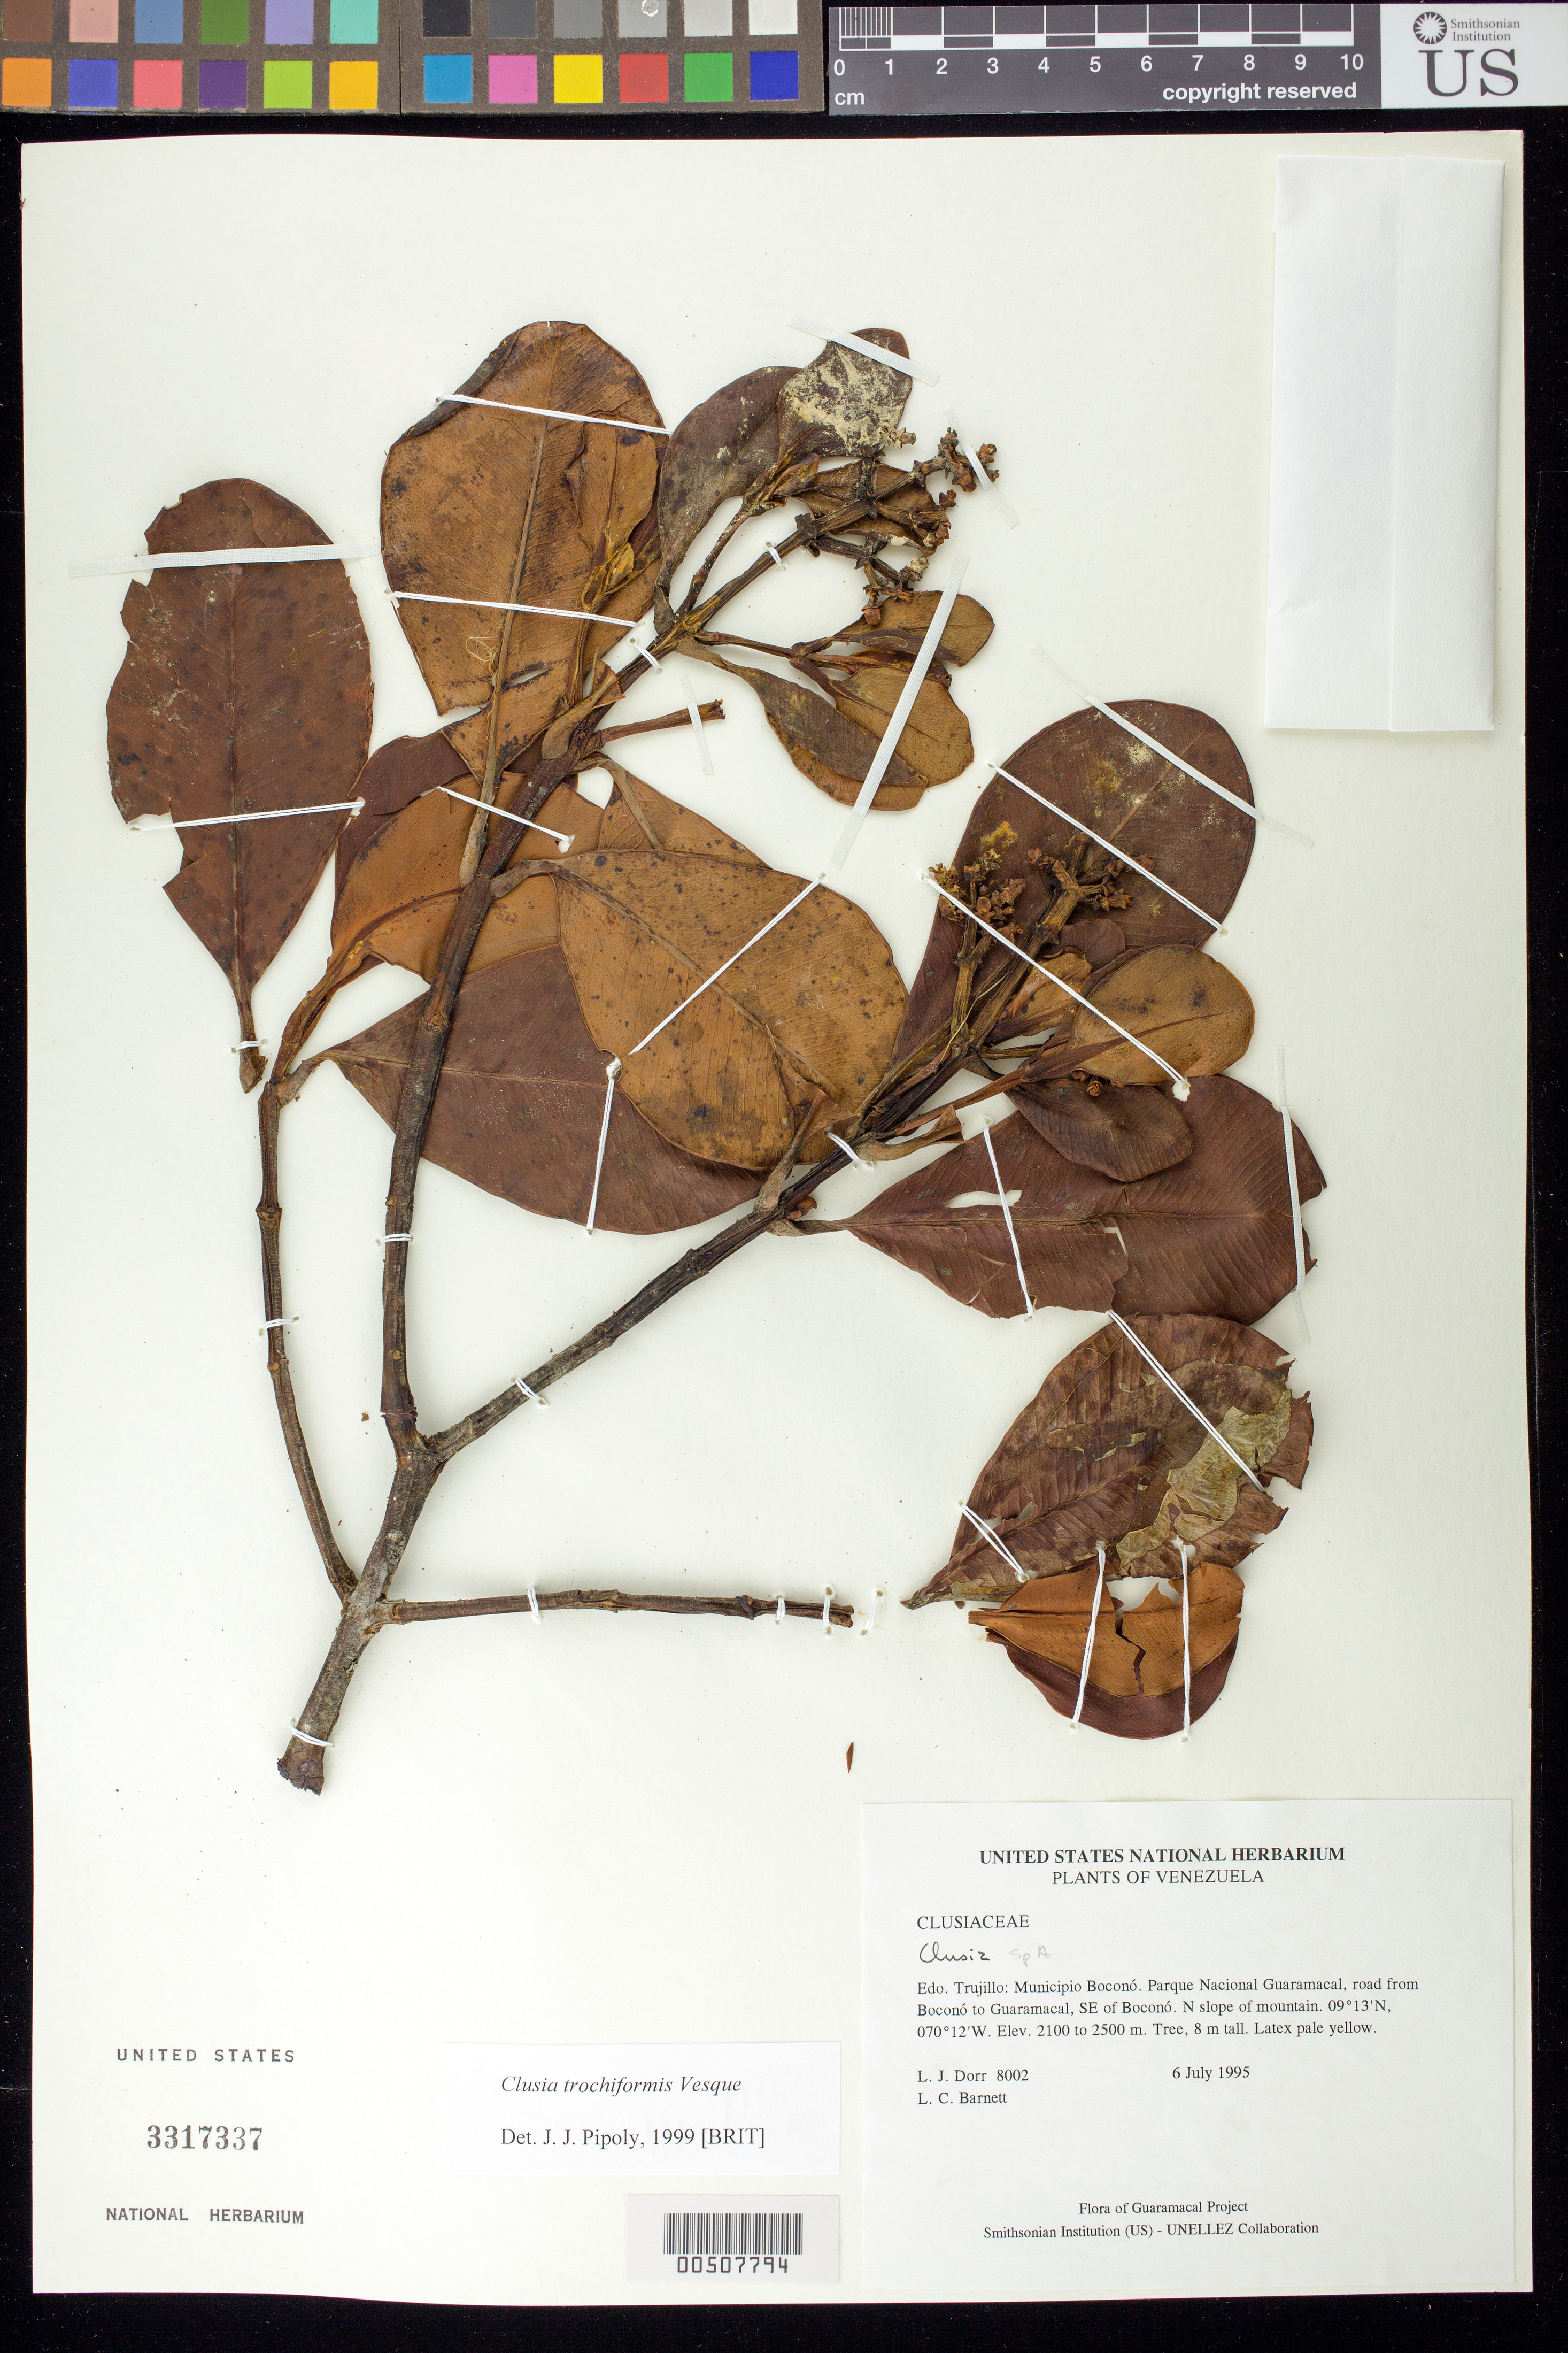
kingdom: Plantae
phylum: Tracheophyta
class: Magnoliopsida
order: Malpighiales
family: Clusiaceae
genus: Clusia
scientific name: Clusia trochiformis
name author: Vesque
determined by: Pipoly, J. J., III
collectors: L. J. Dorr & L. C. Barnett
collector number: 8002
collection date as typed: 06 Jul 1995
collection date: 1995-07-06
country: Venezuela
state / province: Trujillo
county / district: Boconó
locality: Parque Nacional Guaramacal, road from Boconó to Guaramacal, SE of Boconó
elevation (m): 2100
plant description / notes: A, PORT, US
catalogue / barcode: US 3317337